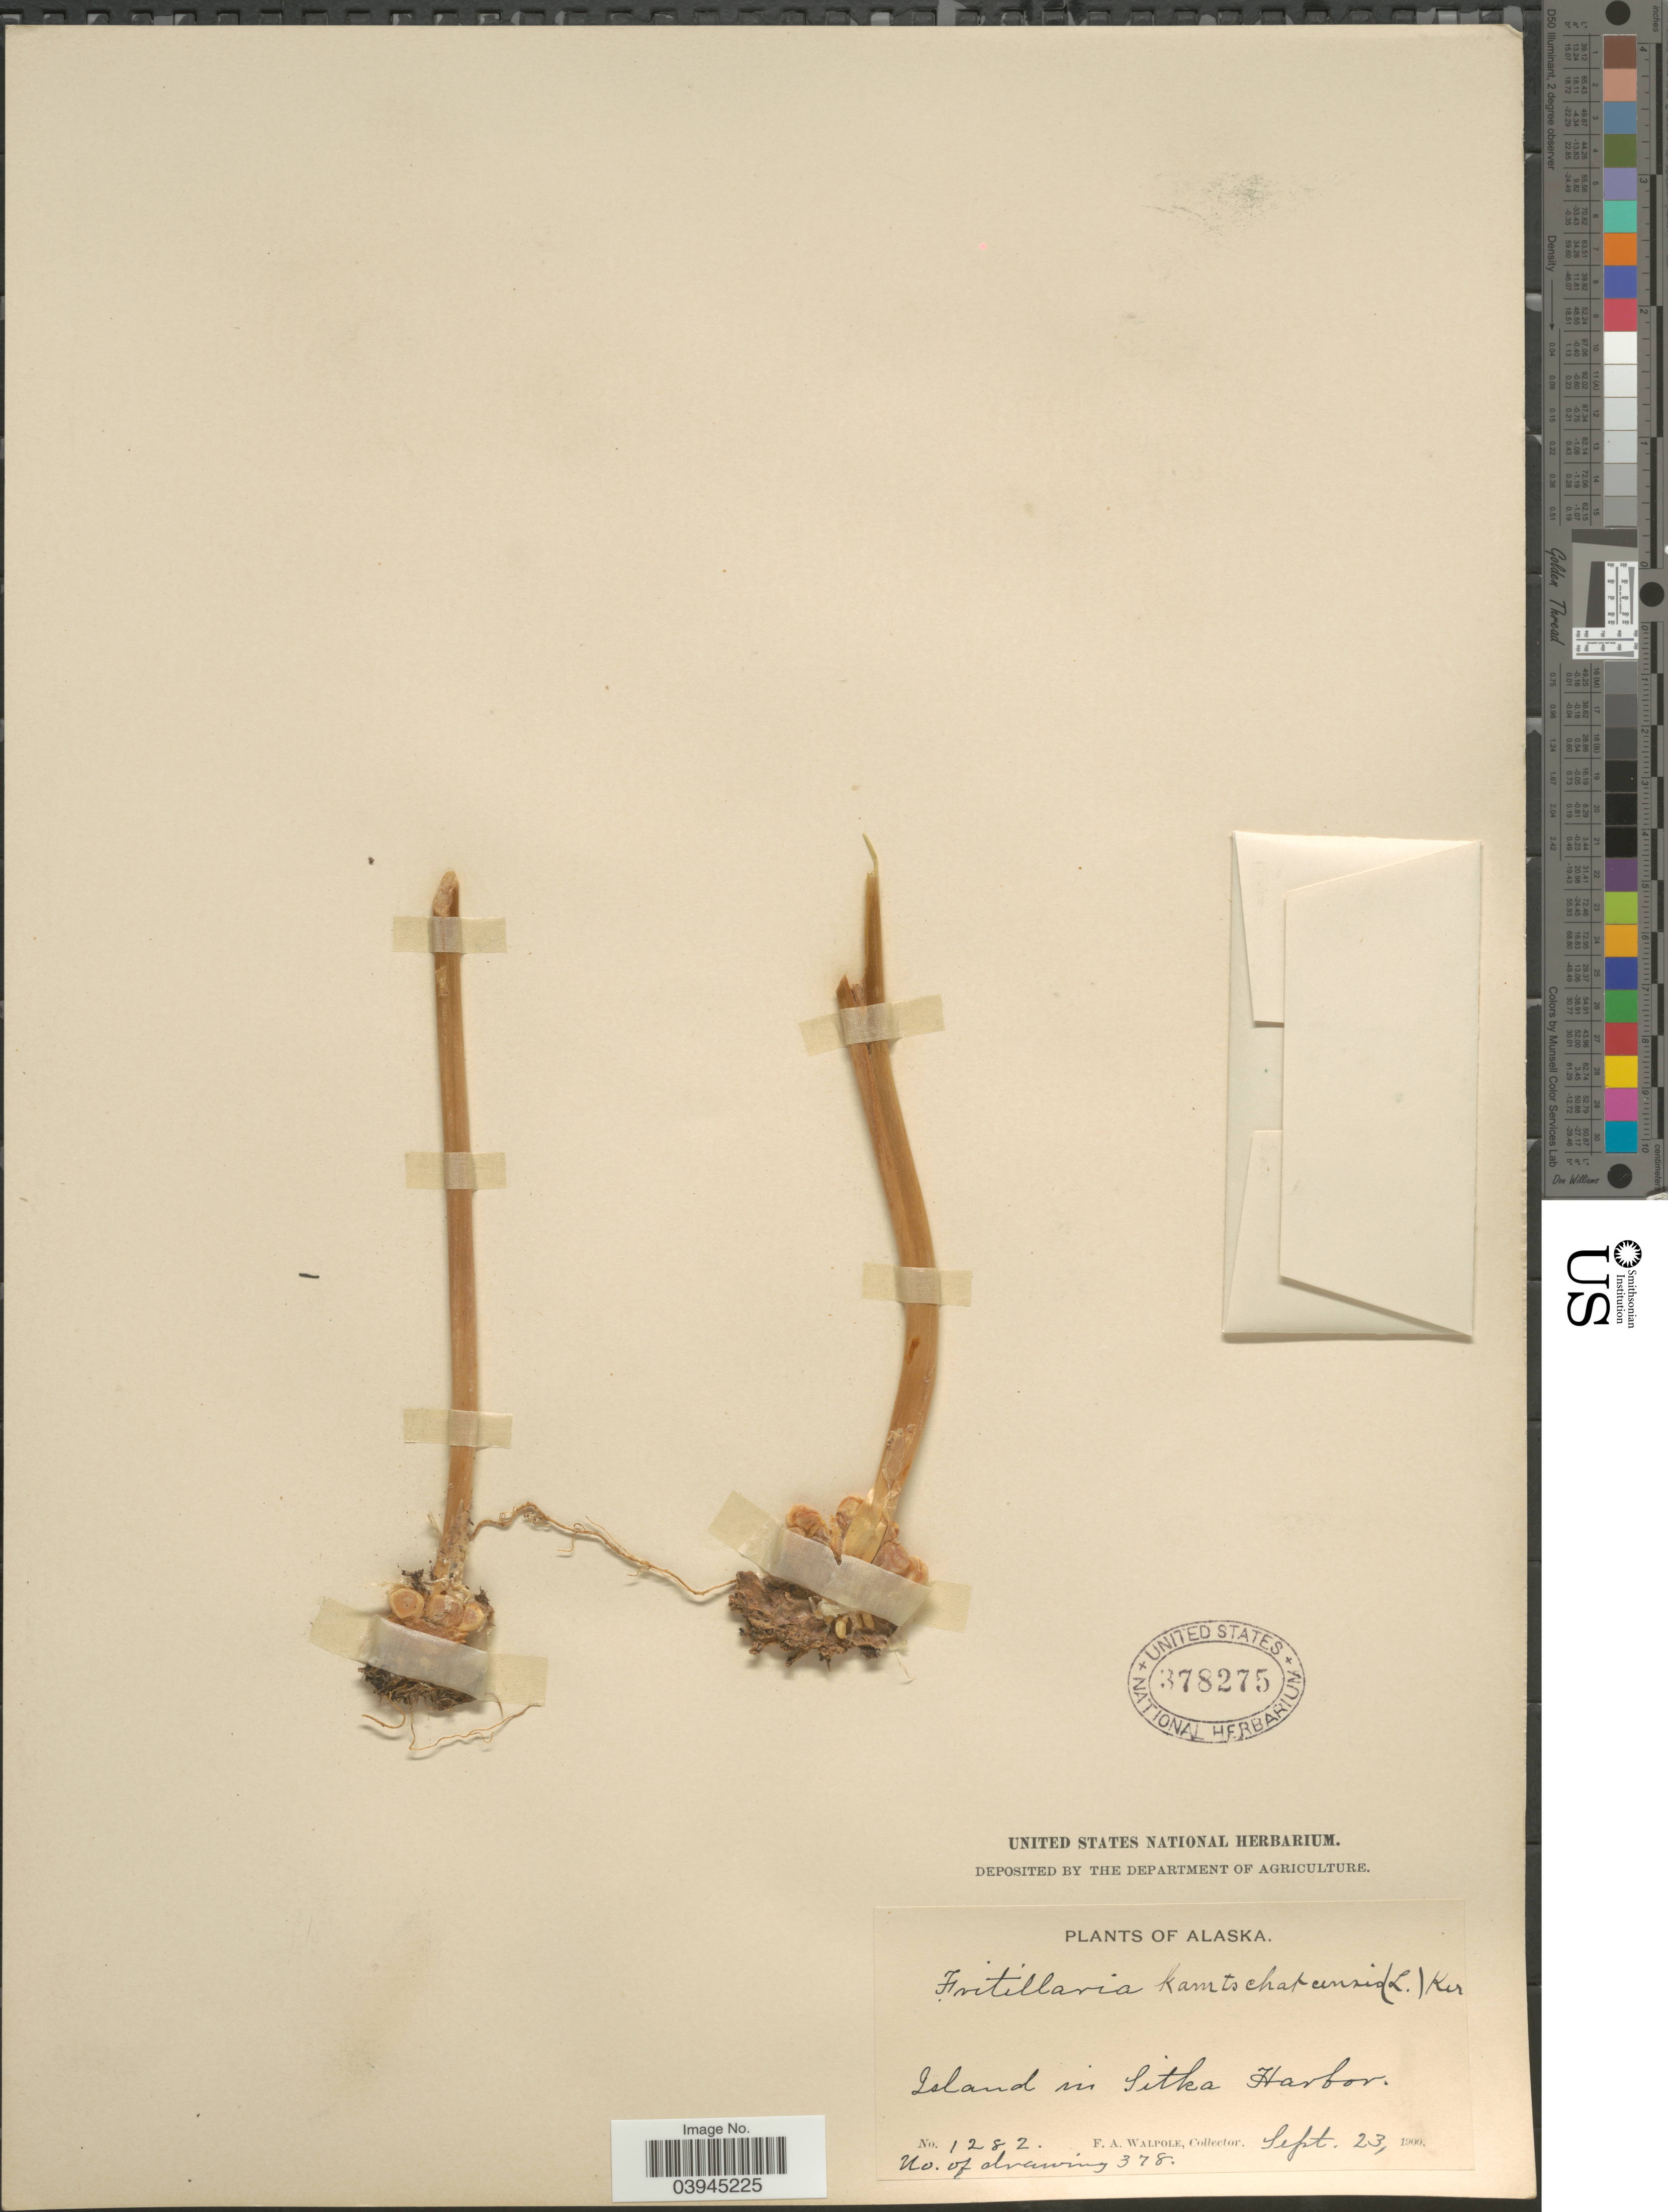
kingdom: Plantae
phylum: Tracheophyta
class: Liliopsida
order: Liliales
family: Liliaceae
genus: Fritillaria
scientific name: Fritillaria camschatcensis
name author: (L.) Ker Gawl.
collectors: F. Walpole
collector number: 1282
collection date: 1900-09-23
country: United States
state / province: Alaska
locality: Island in Sitka Harbor.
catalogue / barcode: US 378275